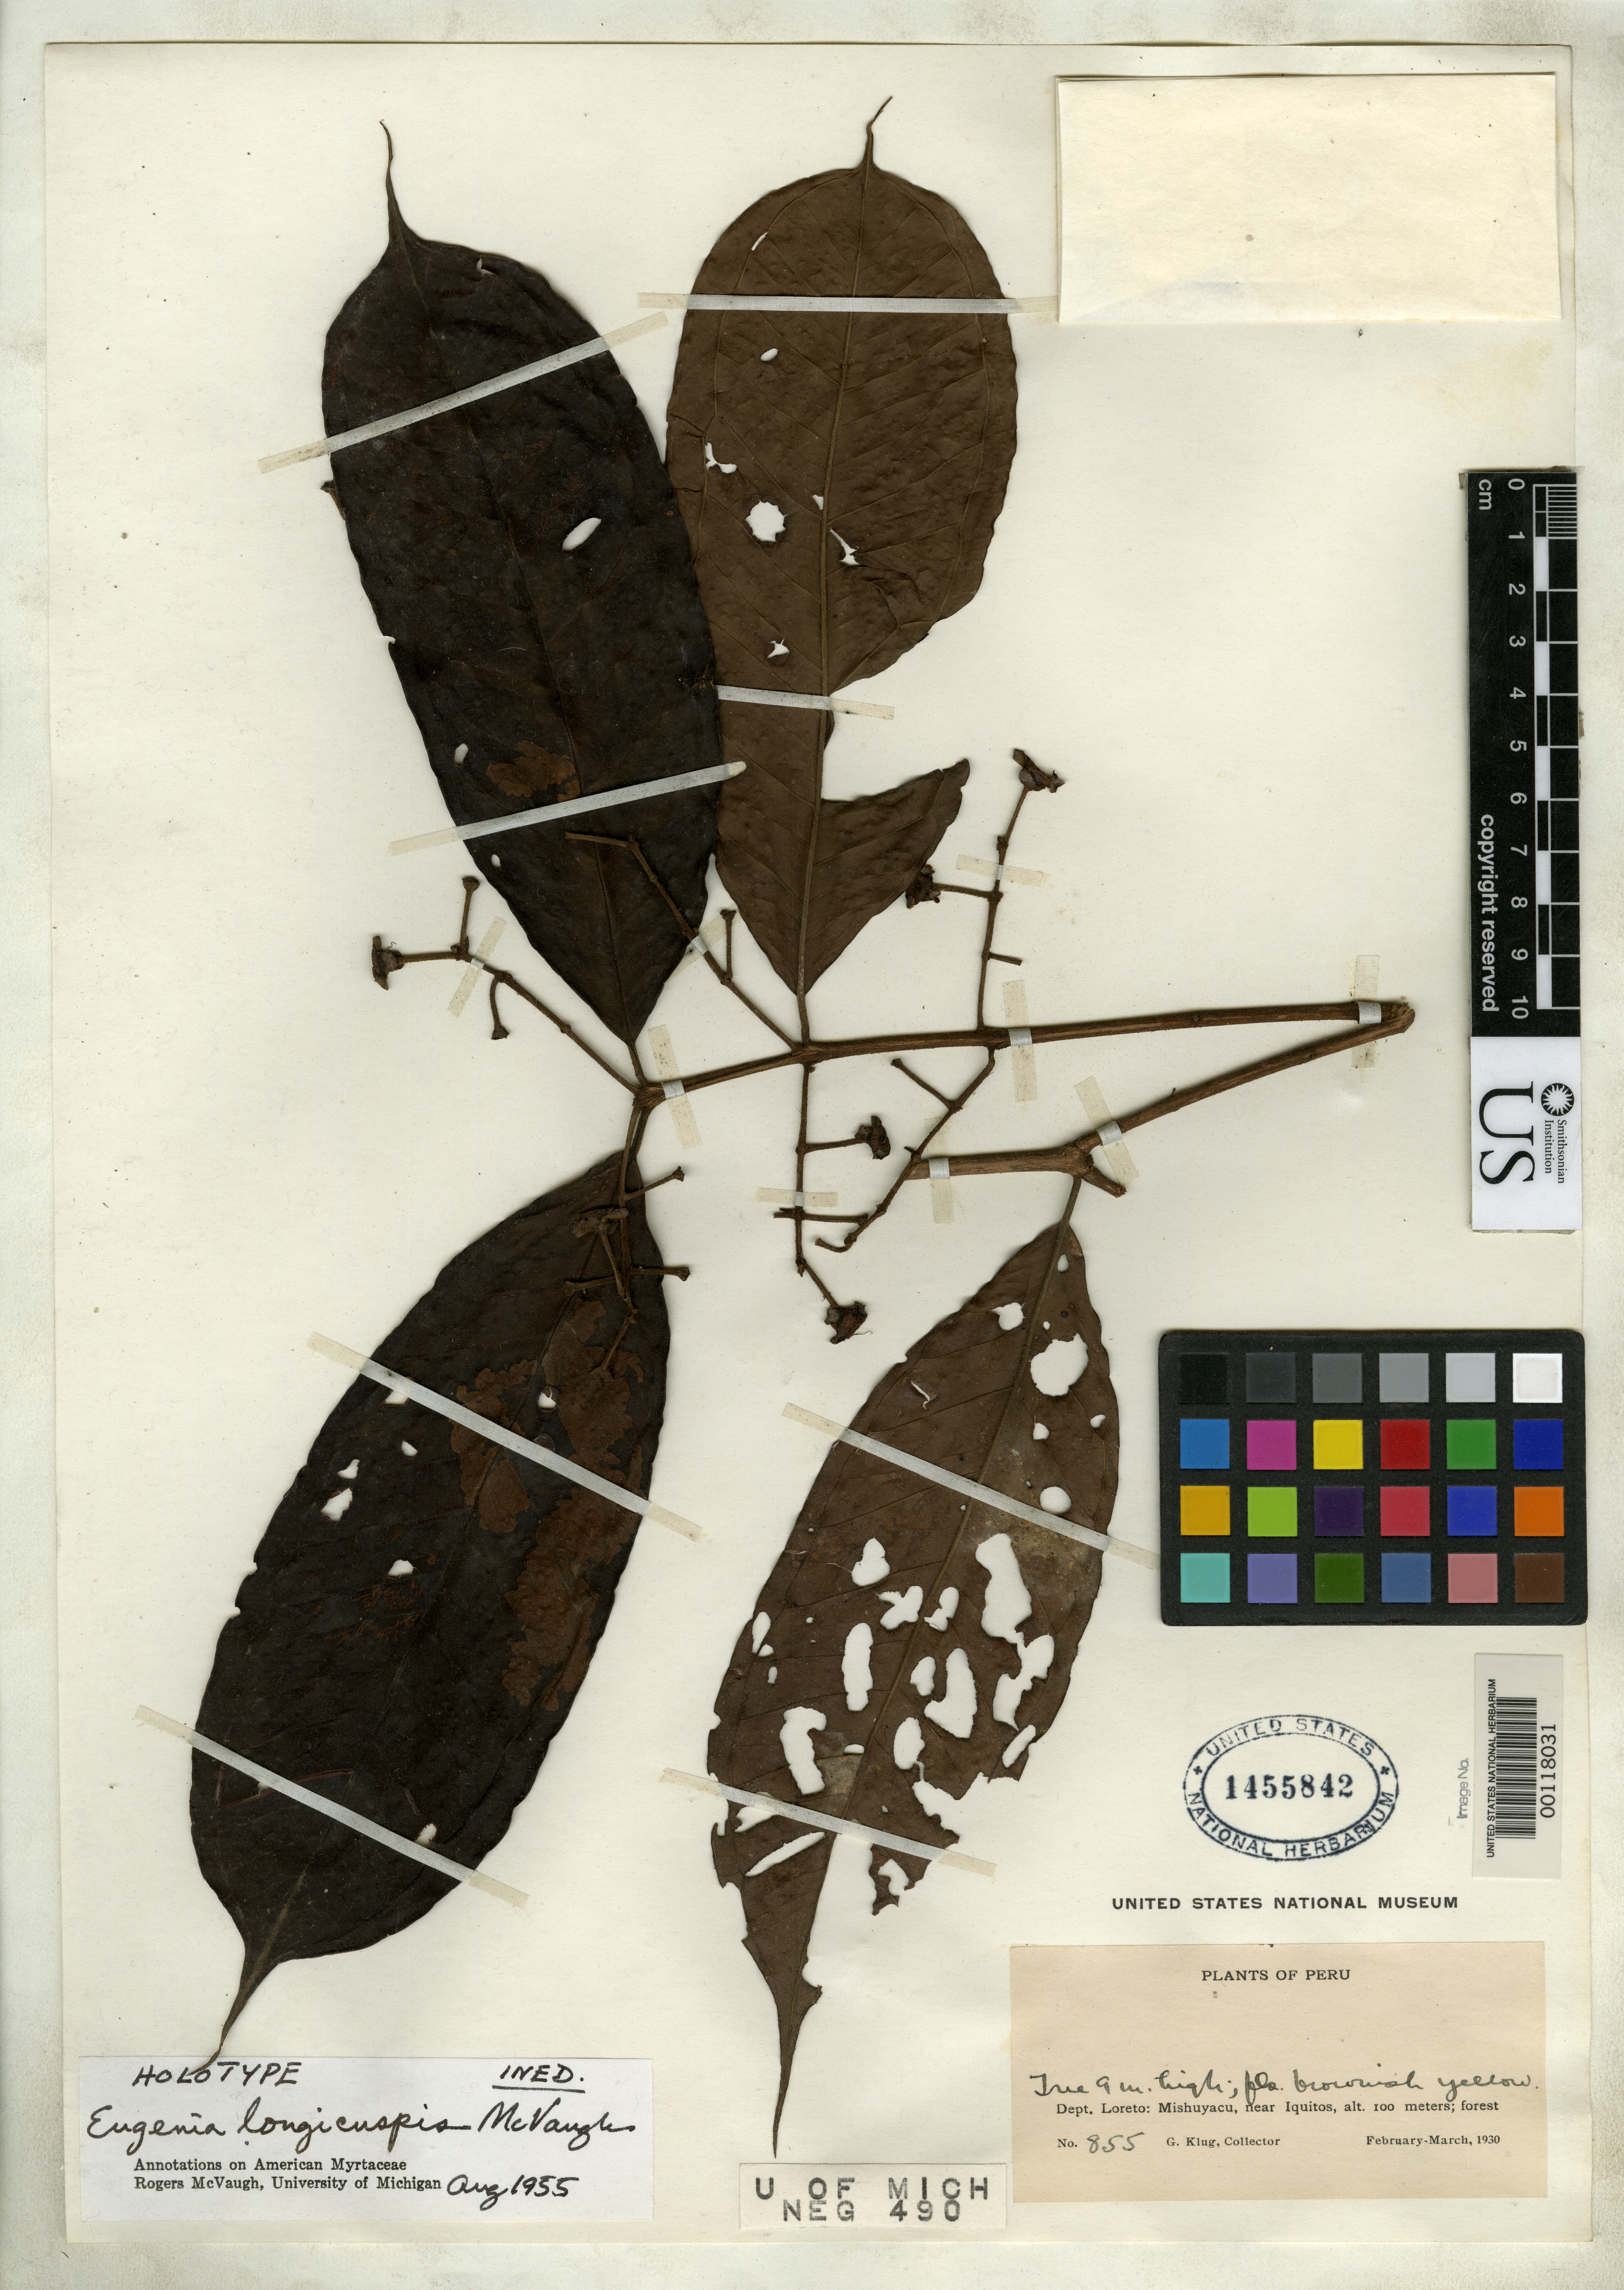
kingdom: Plantae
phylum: Tracheophyta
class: Magnoliopsida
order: Myrtales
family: Myrtaceae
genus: Eugenia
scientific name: Eugenia longicuspis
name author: McVaugh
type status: Holotype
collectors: G. Klug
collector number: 855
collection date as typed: Feb 1930 to -- Mar 1930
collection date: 1930-02/1930-03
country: Peru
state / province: Loreto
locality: Mishuyacu, near Iquitos.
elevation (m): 100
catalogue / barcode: US 1455842